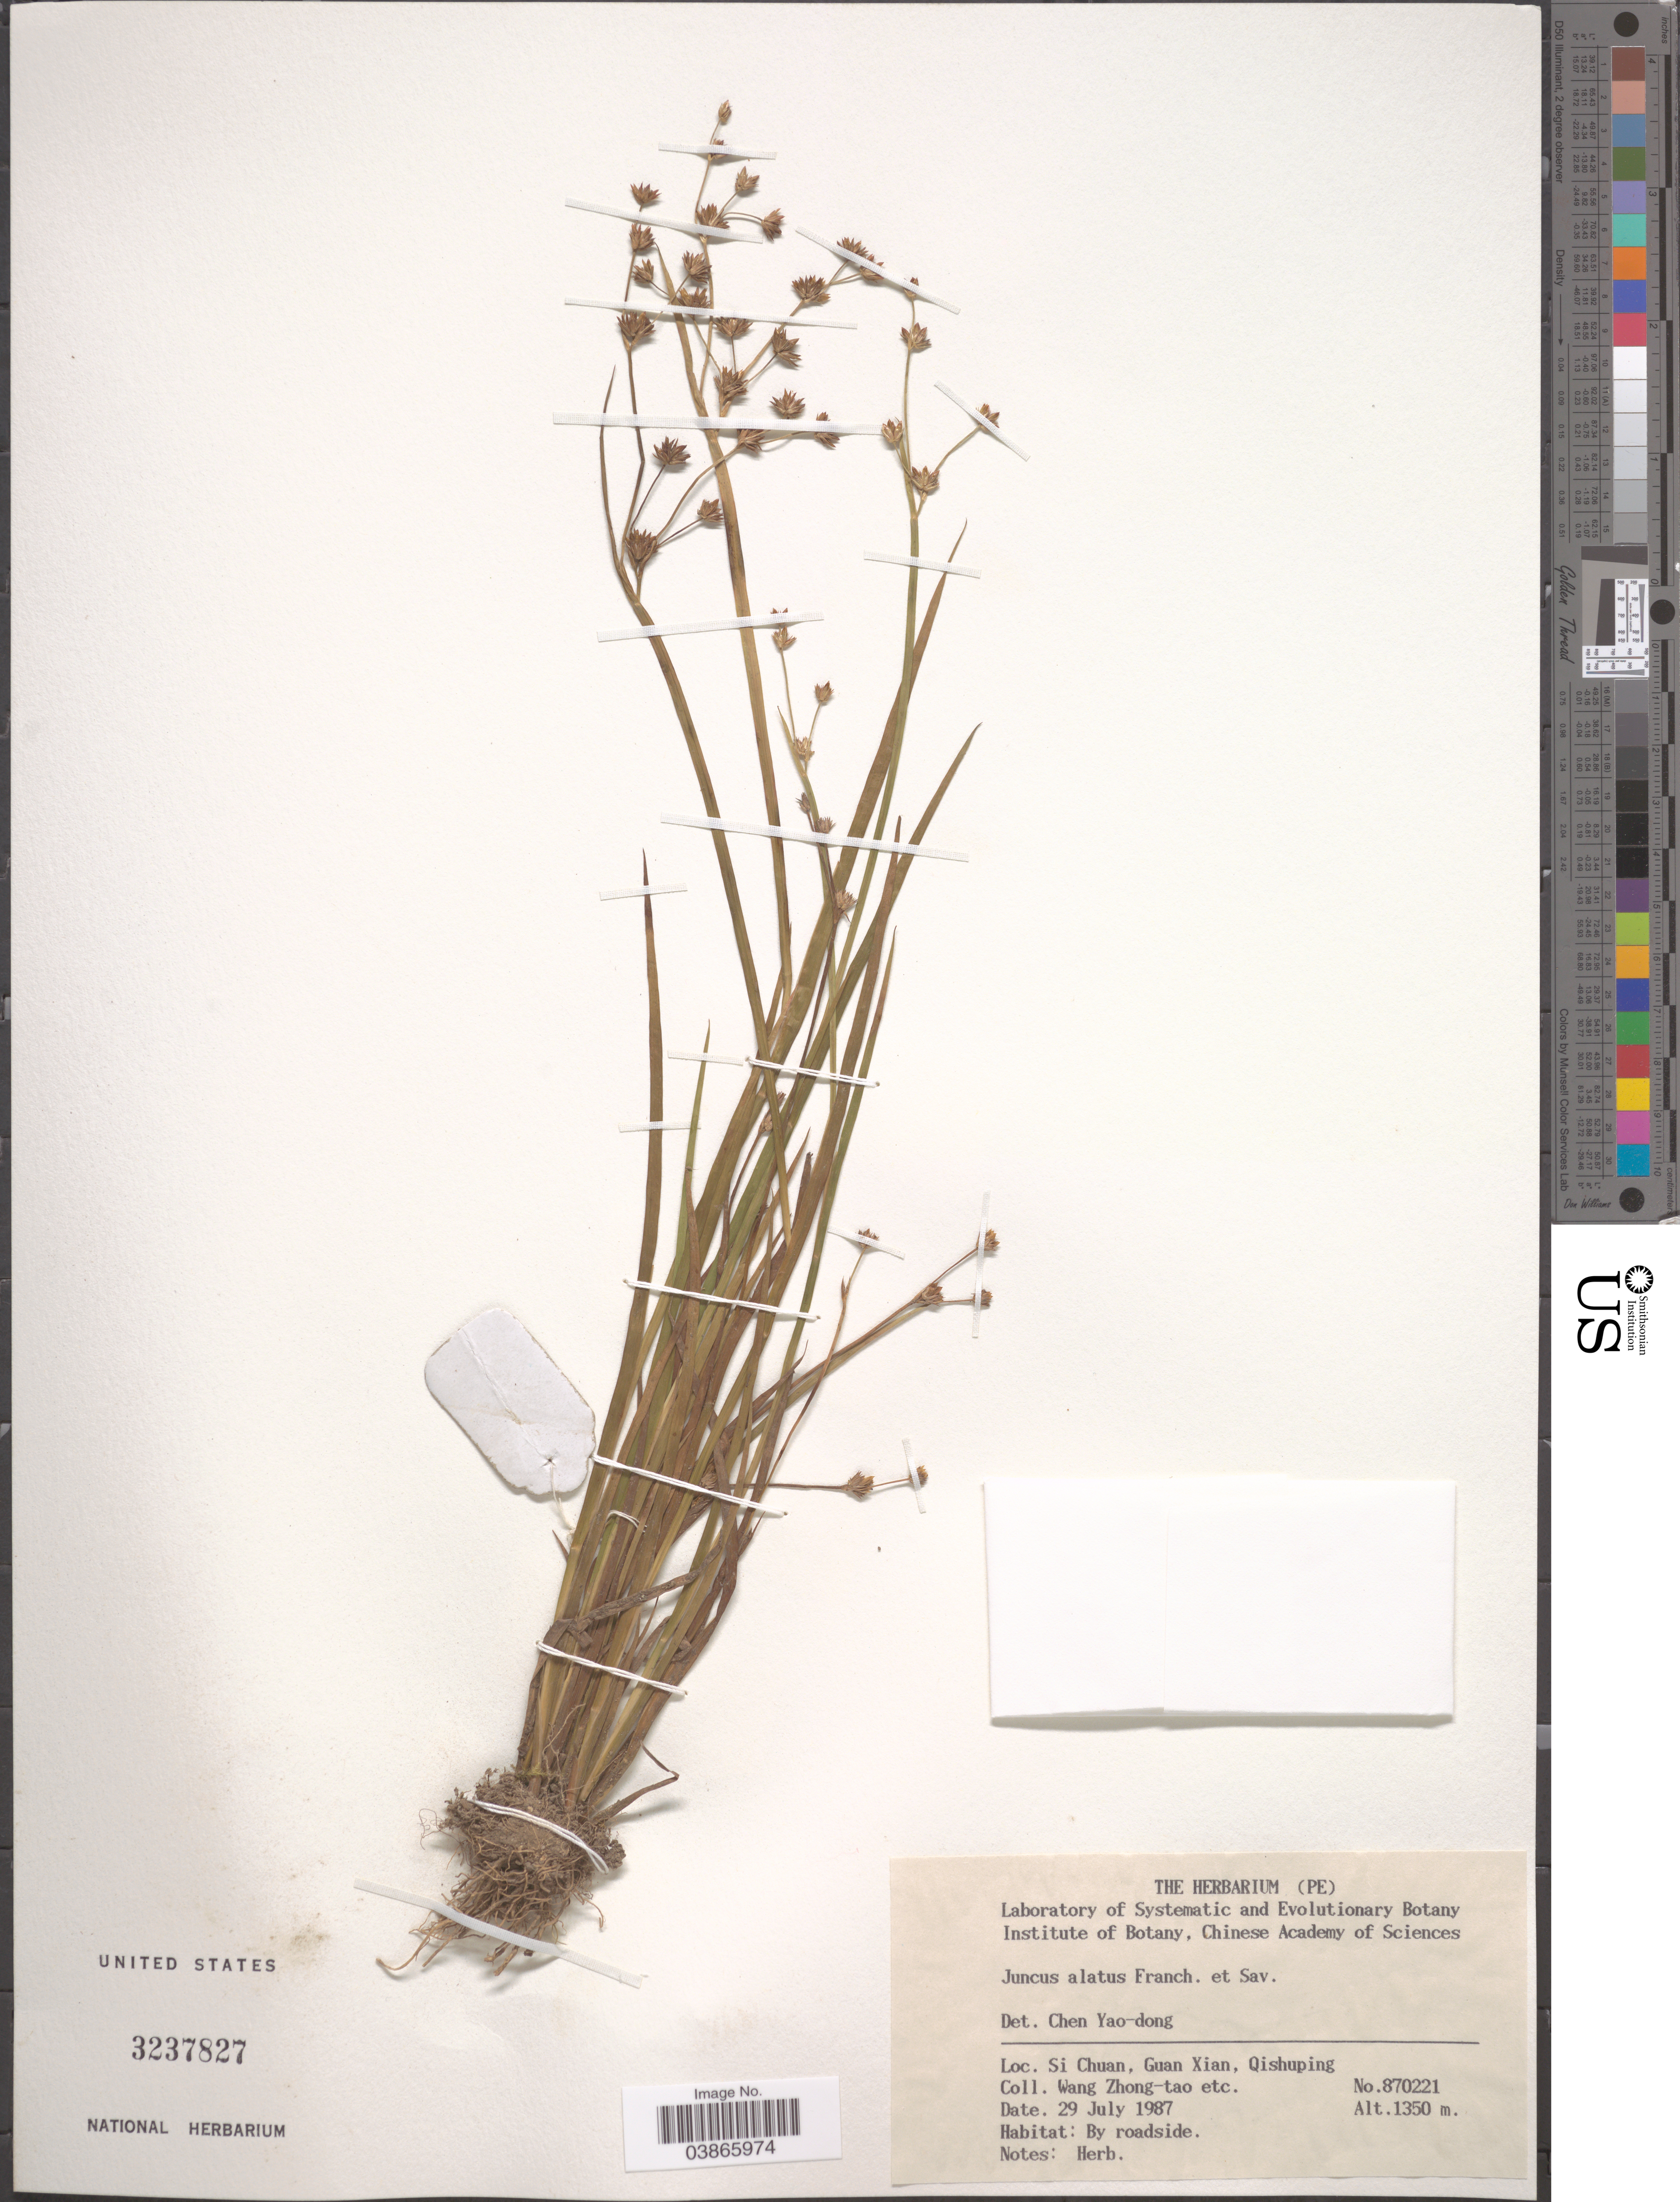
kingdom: Plantae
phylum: Tracheophyta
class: Liliopsida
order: Poales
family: Juncaceae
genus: Juncus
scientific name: Juncus alatus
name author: Franch. & Sav.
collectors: W. Zhong-Tao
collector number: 870221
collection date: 1987-07-29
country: China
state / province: Sichuan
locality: Si Chuan, Guan Xian, Qishuping.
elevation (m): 1350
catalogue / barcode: US 3237827